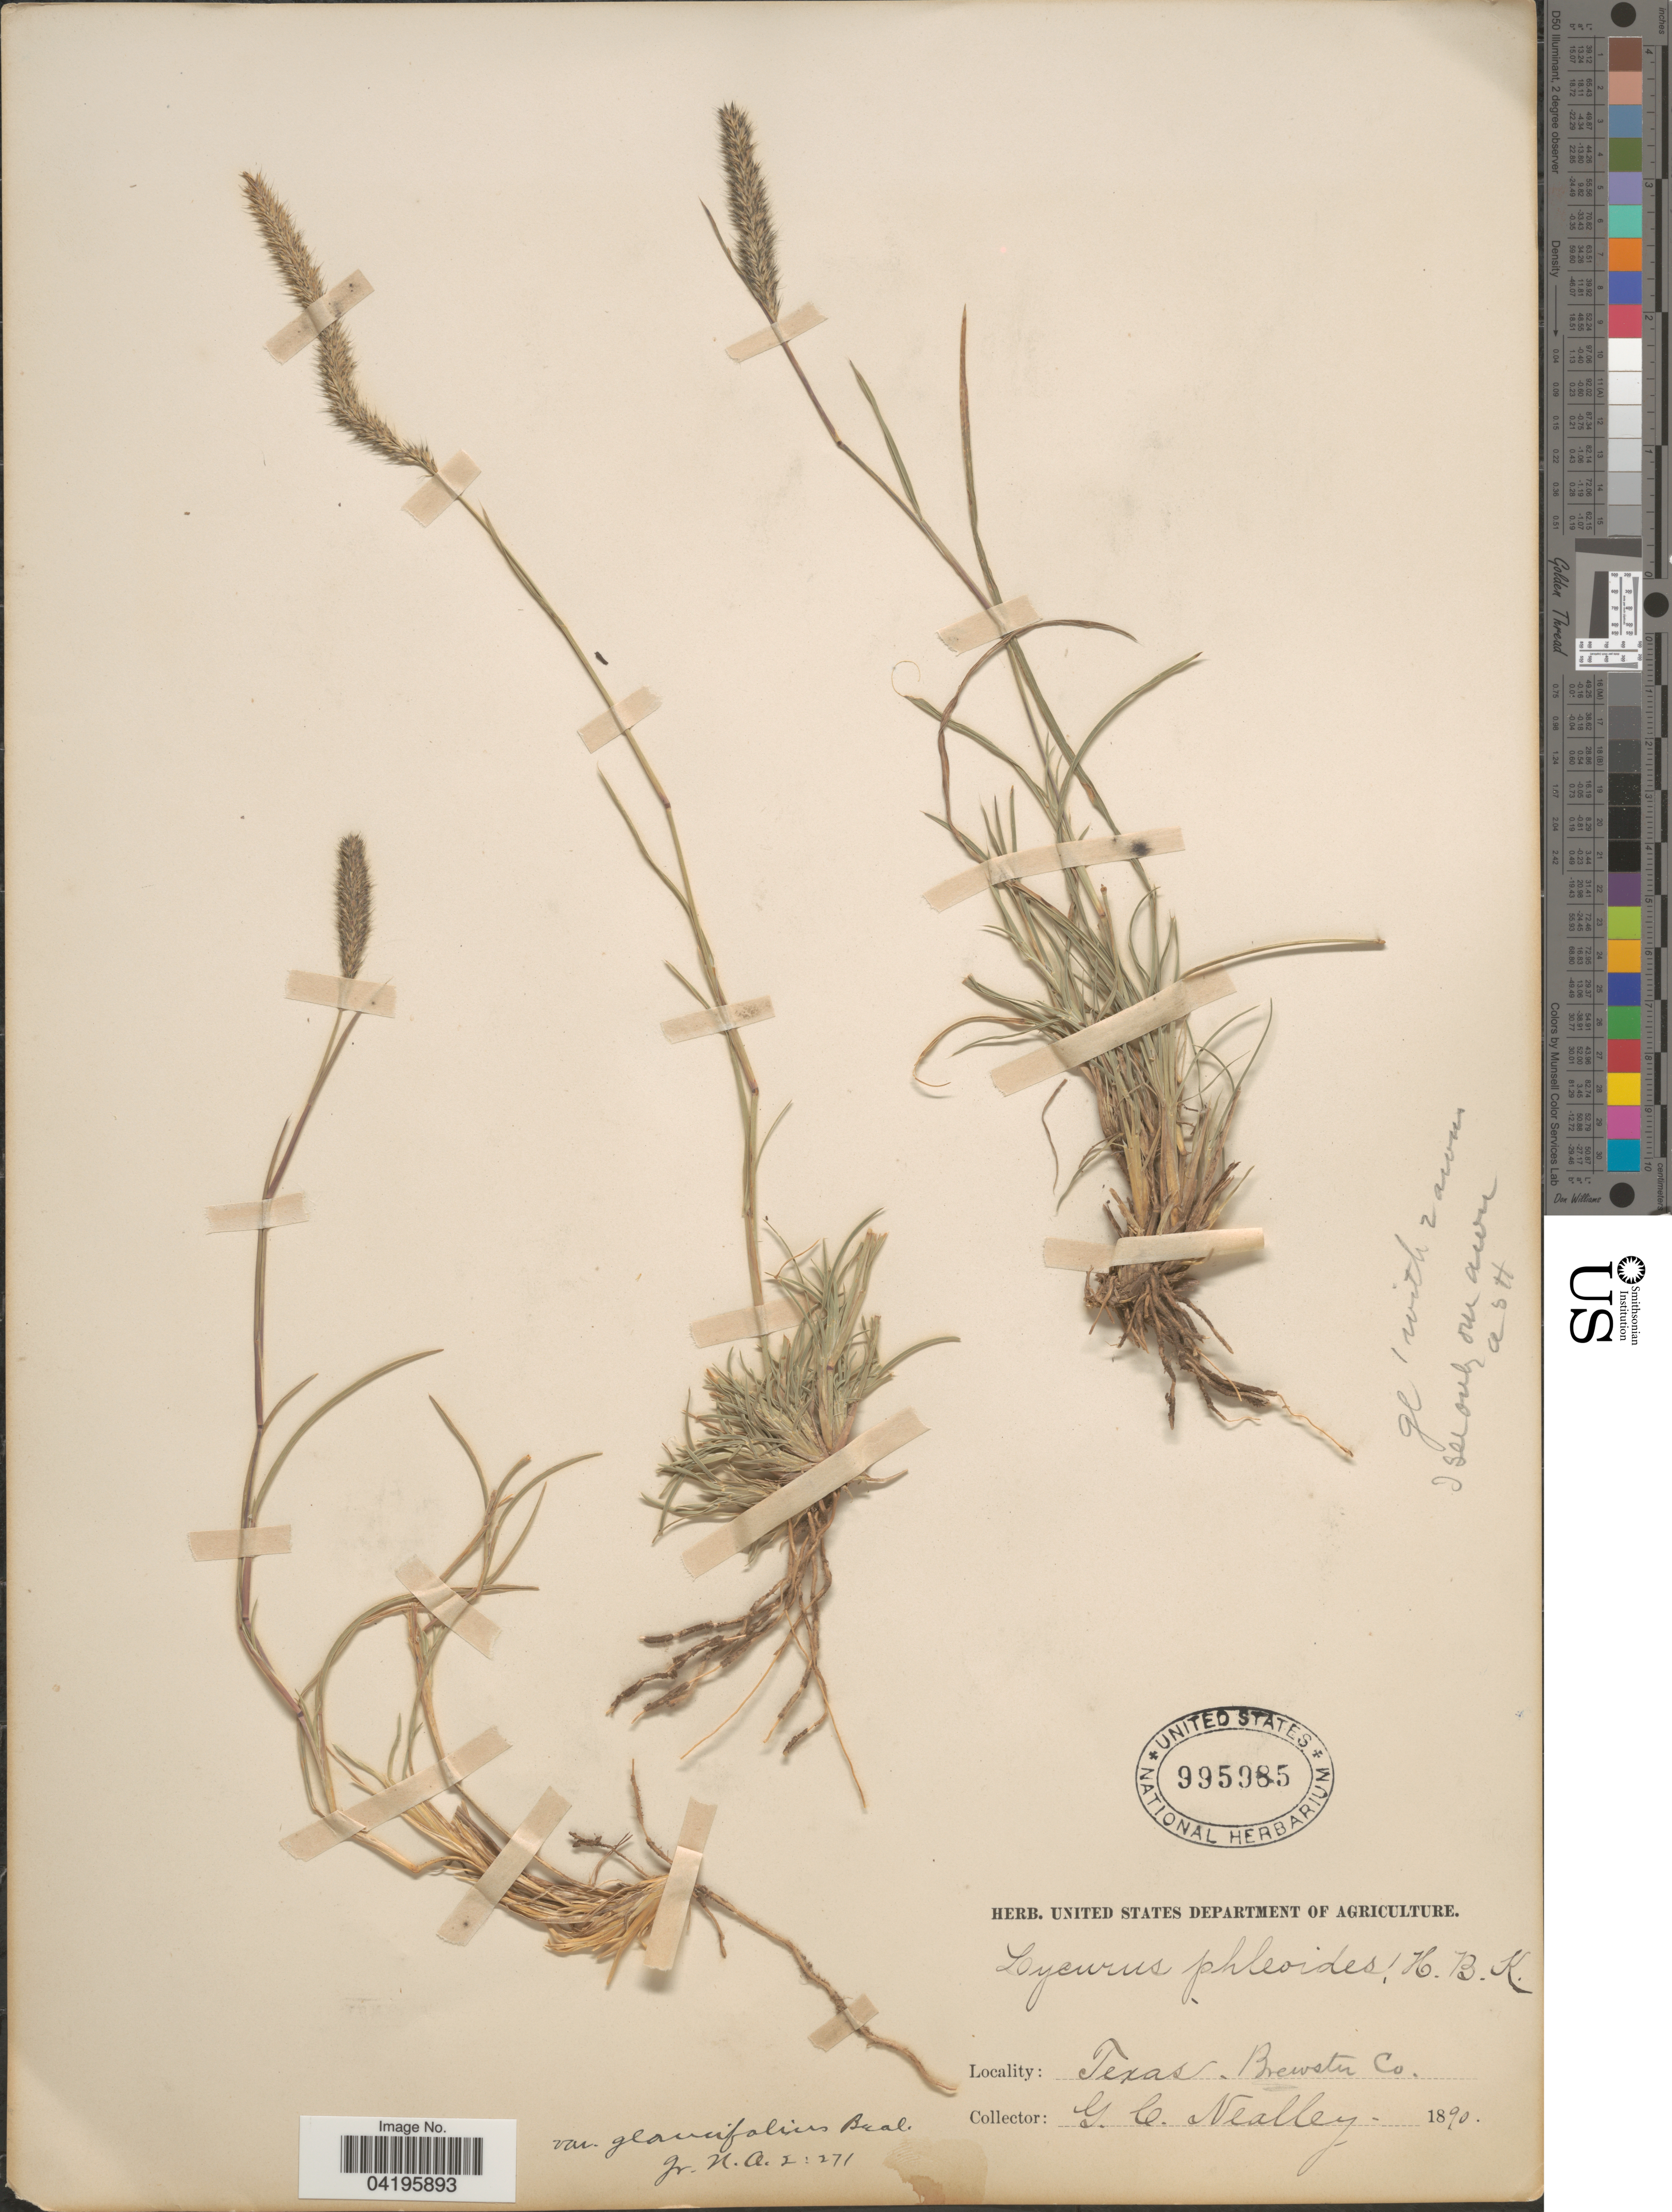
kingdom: Plantae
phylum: Tracheophyta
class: Liliopsida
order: Poales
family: Poaceae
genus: Muhlenbergia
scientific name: Muhlenbergia phleoides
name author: (Kunth) Columbus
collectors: G. C. Nealley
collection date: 1890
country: United States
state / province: Texas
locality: Brewster Co.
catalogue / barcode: US 995985